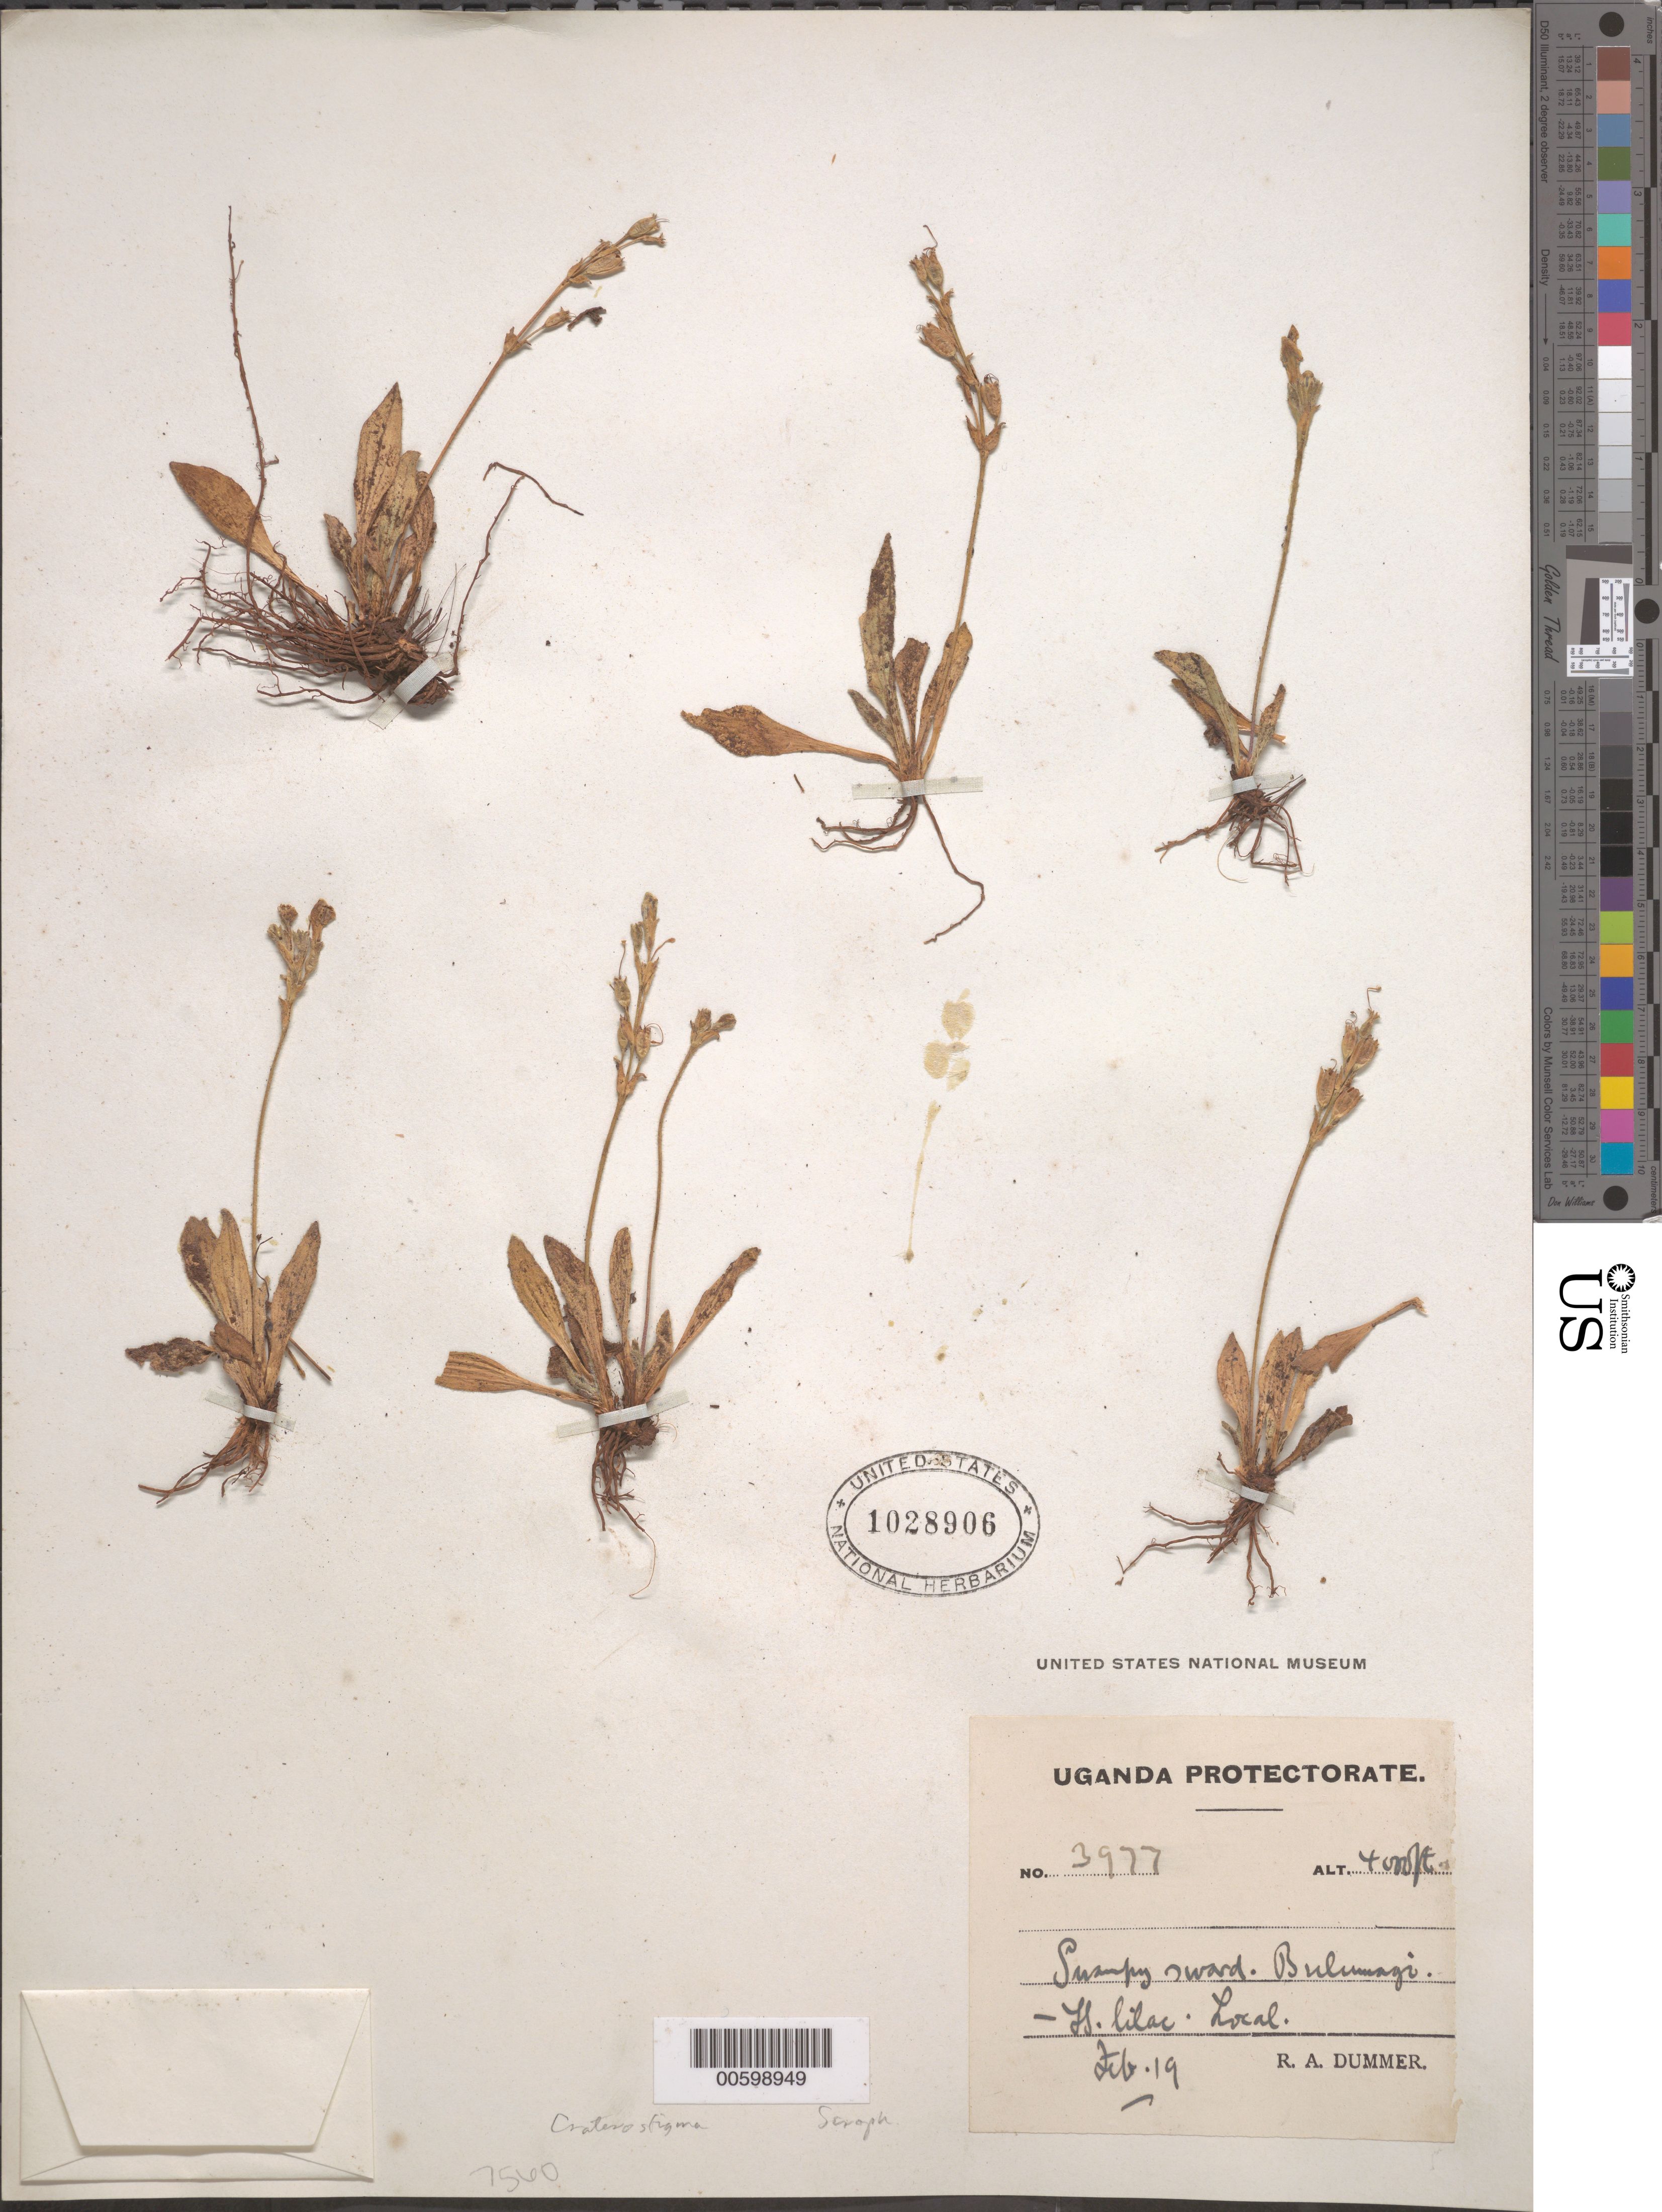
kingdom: Plantae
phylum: Tracheophyta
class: Magnoliopsida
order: Lamiales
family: Linderniaceae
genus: Craterostigma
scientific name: Craterostigma sp.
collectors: R. Dümmer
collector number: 3977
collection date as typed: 19 Feb 1913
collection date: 1913-02-19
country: Uganda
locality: Bulumagi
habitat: Swampy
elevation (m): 1219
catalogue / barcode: US 1028906